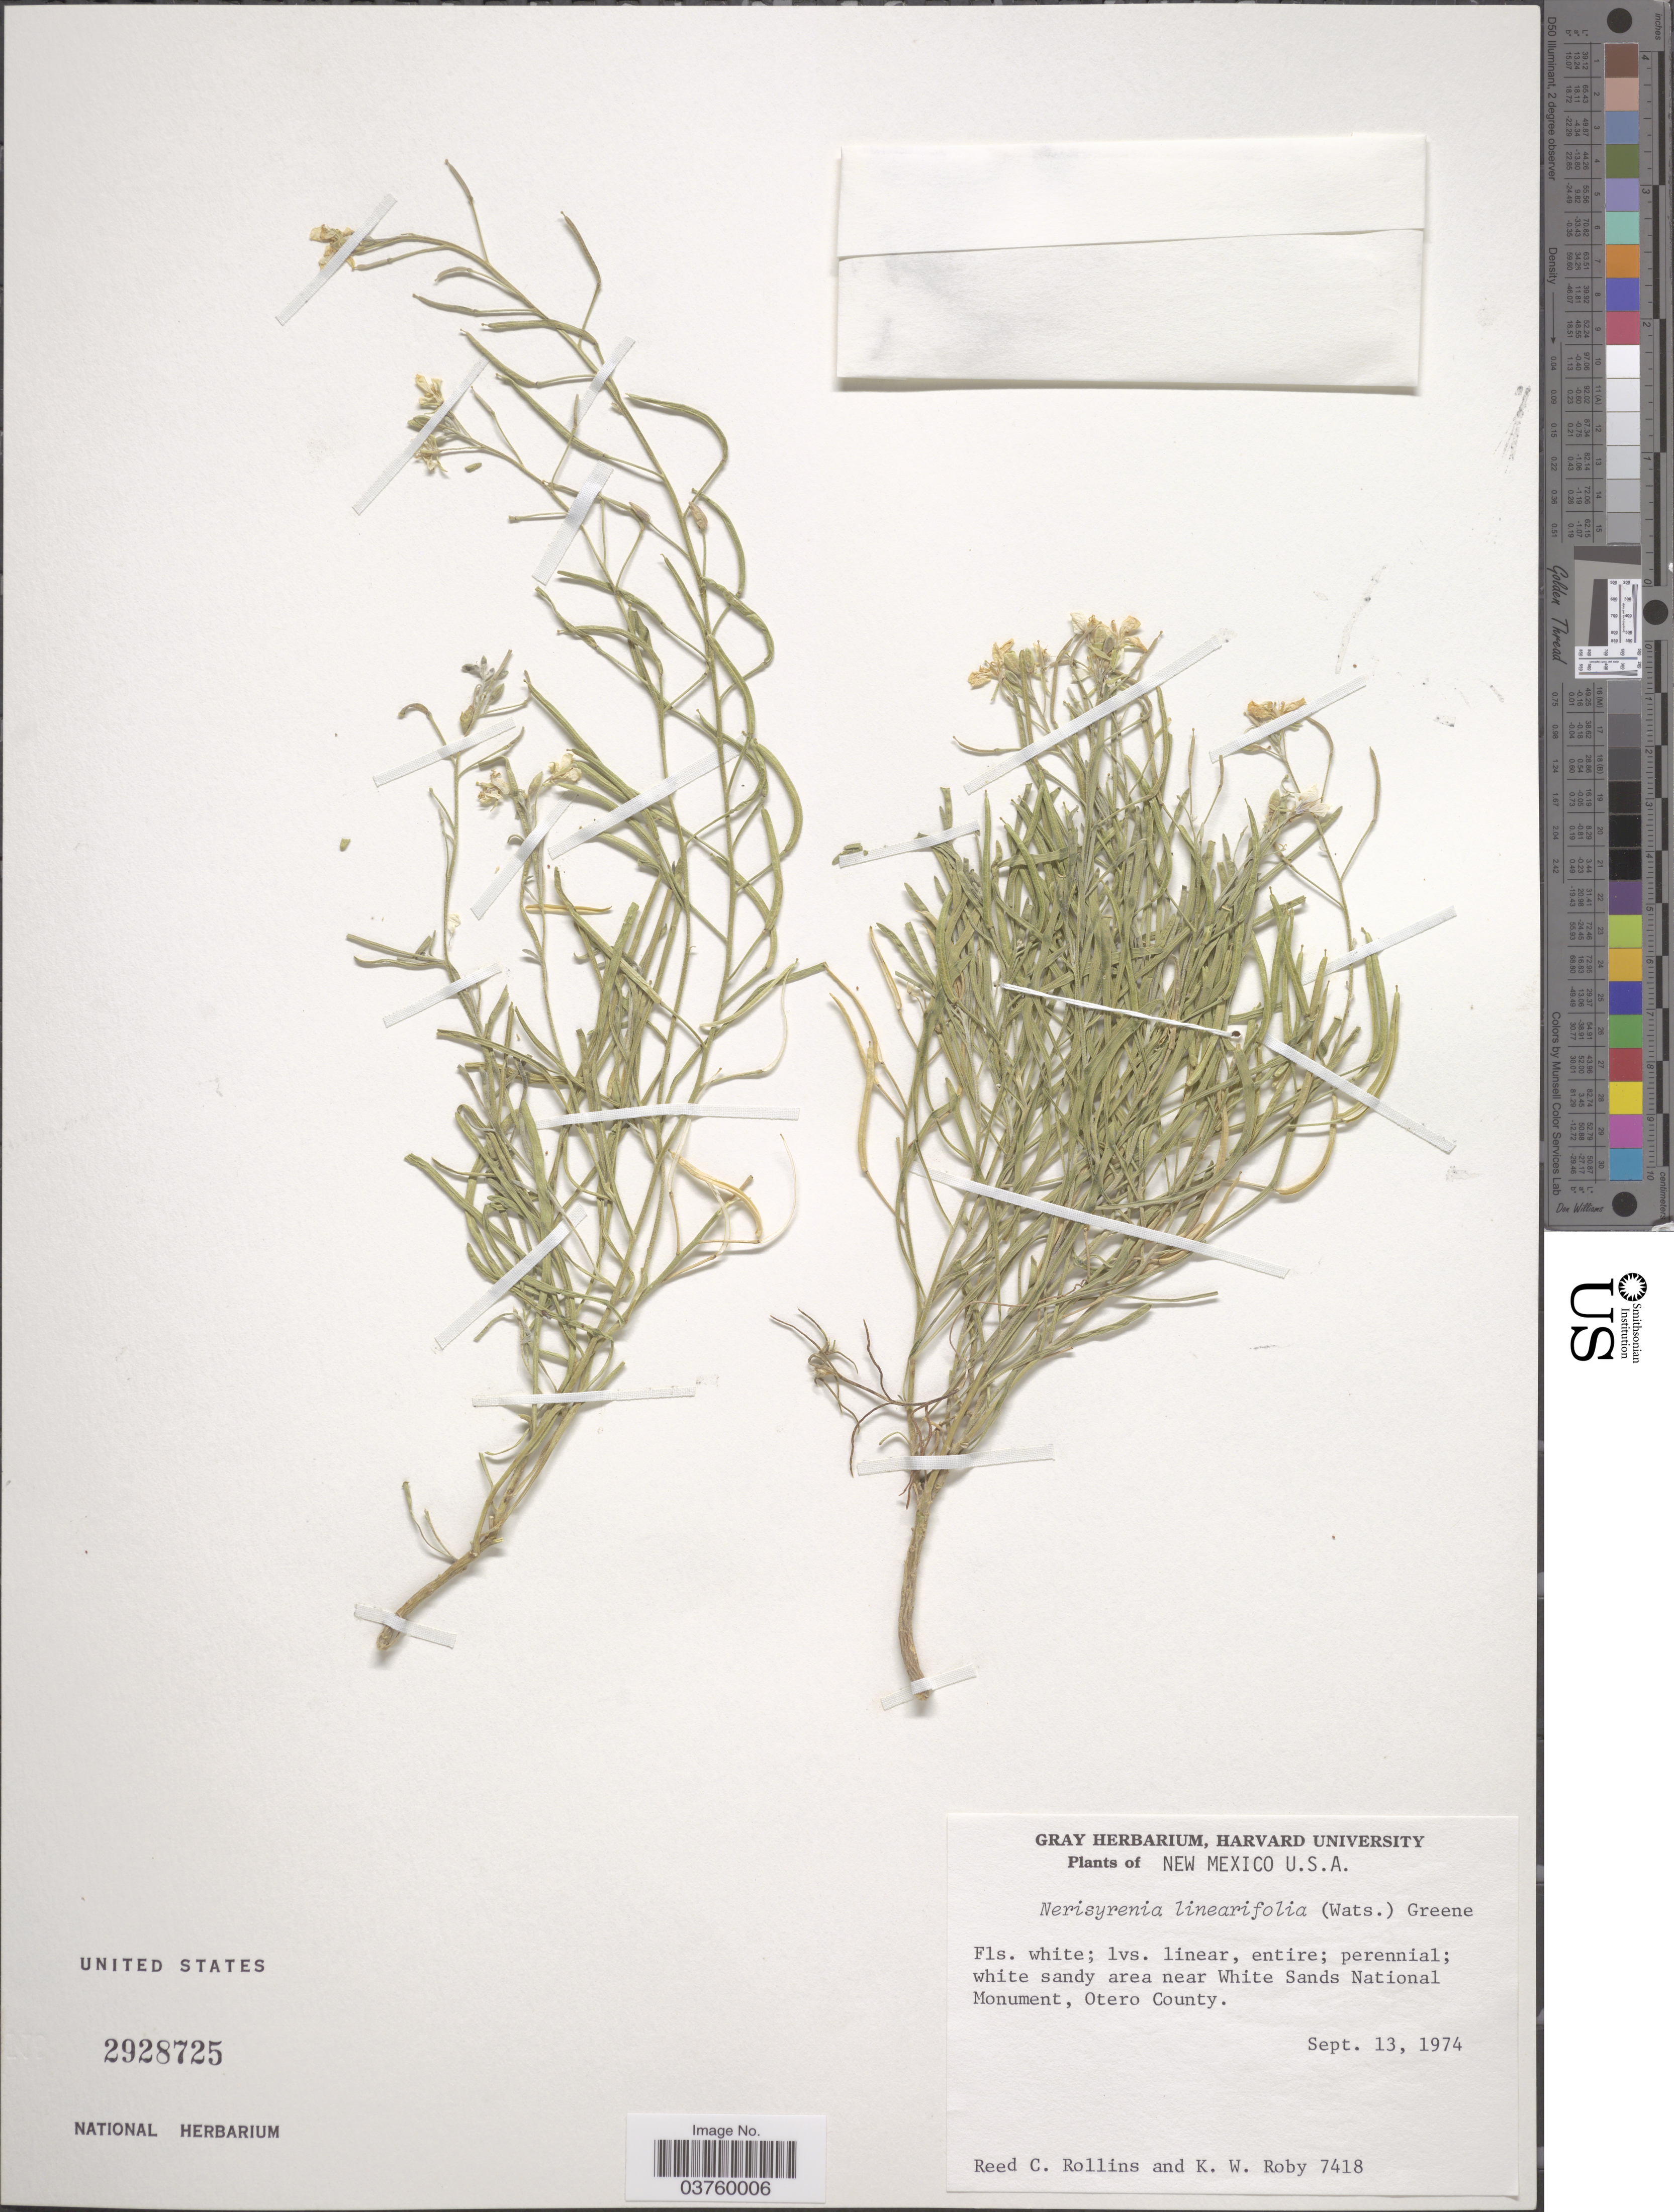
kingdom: Plantae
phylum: Tracheophyta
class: Magnoliopsida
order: Brassicales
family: Brassicaceae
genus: Nerisyrenia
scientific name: Nerisyrenia linearifolia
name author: (S. Watson) Greene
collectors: R. C. Rollins & K. W. Roby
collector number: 7418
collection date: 1974-09-13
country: United States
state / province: New Mexico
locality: White sandy area near White Sands National Monument, Otero County.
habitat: white sandy area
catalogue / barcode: US 2928725